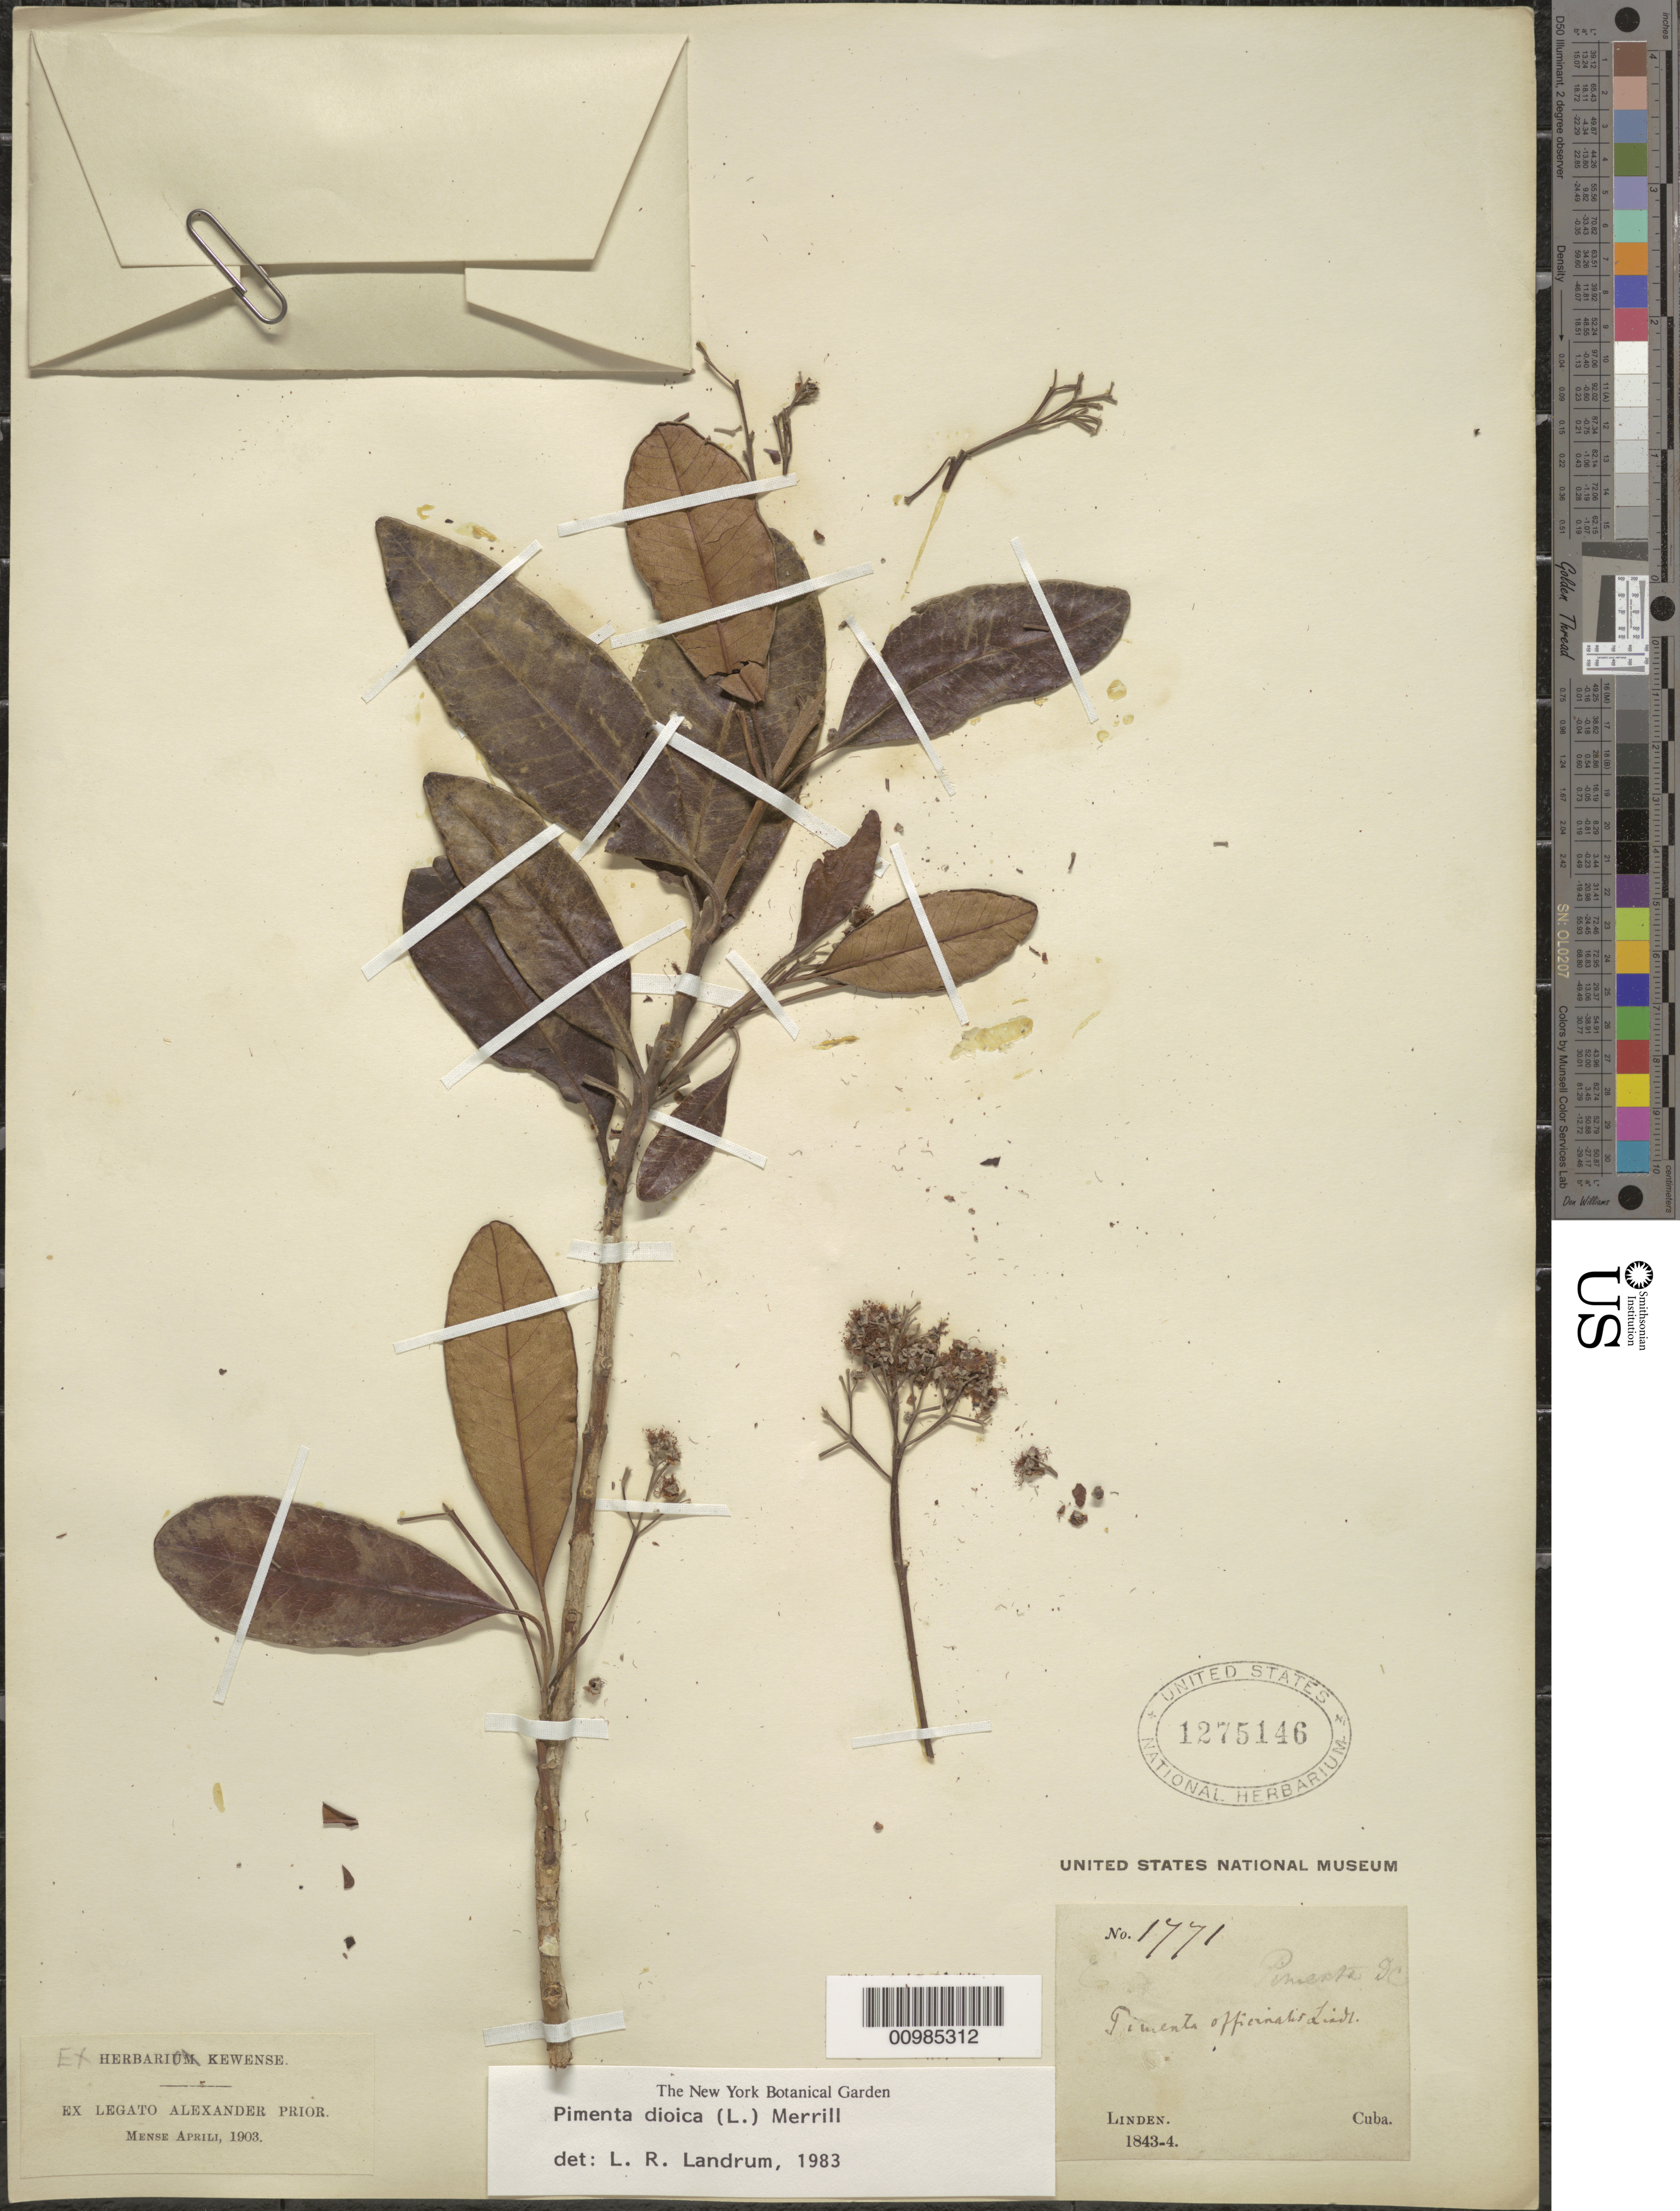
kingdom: Plantae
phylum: Tracheophyta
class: Magnoliopsida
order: Myrtales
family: Myrtaceae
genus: Pimenta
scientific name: Pimenta dioica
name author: (L.) Merr.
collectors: J. Linden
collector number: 1771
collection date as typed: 1843 to -- --- 1844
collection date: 1843/1844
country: Cuba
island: Cuba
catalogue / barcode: US 1275146